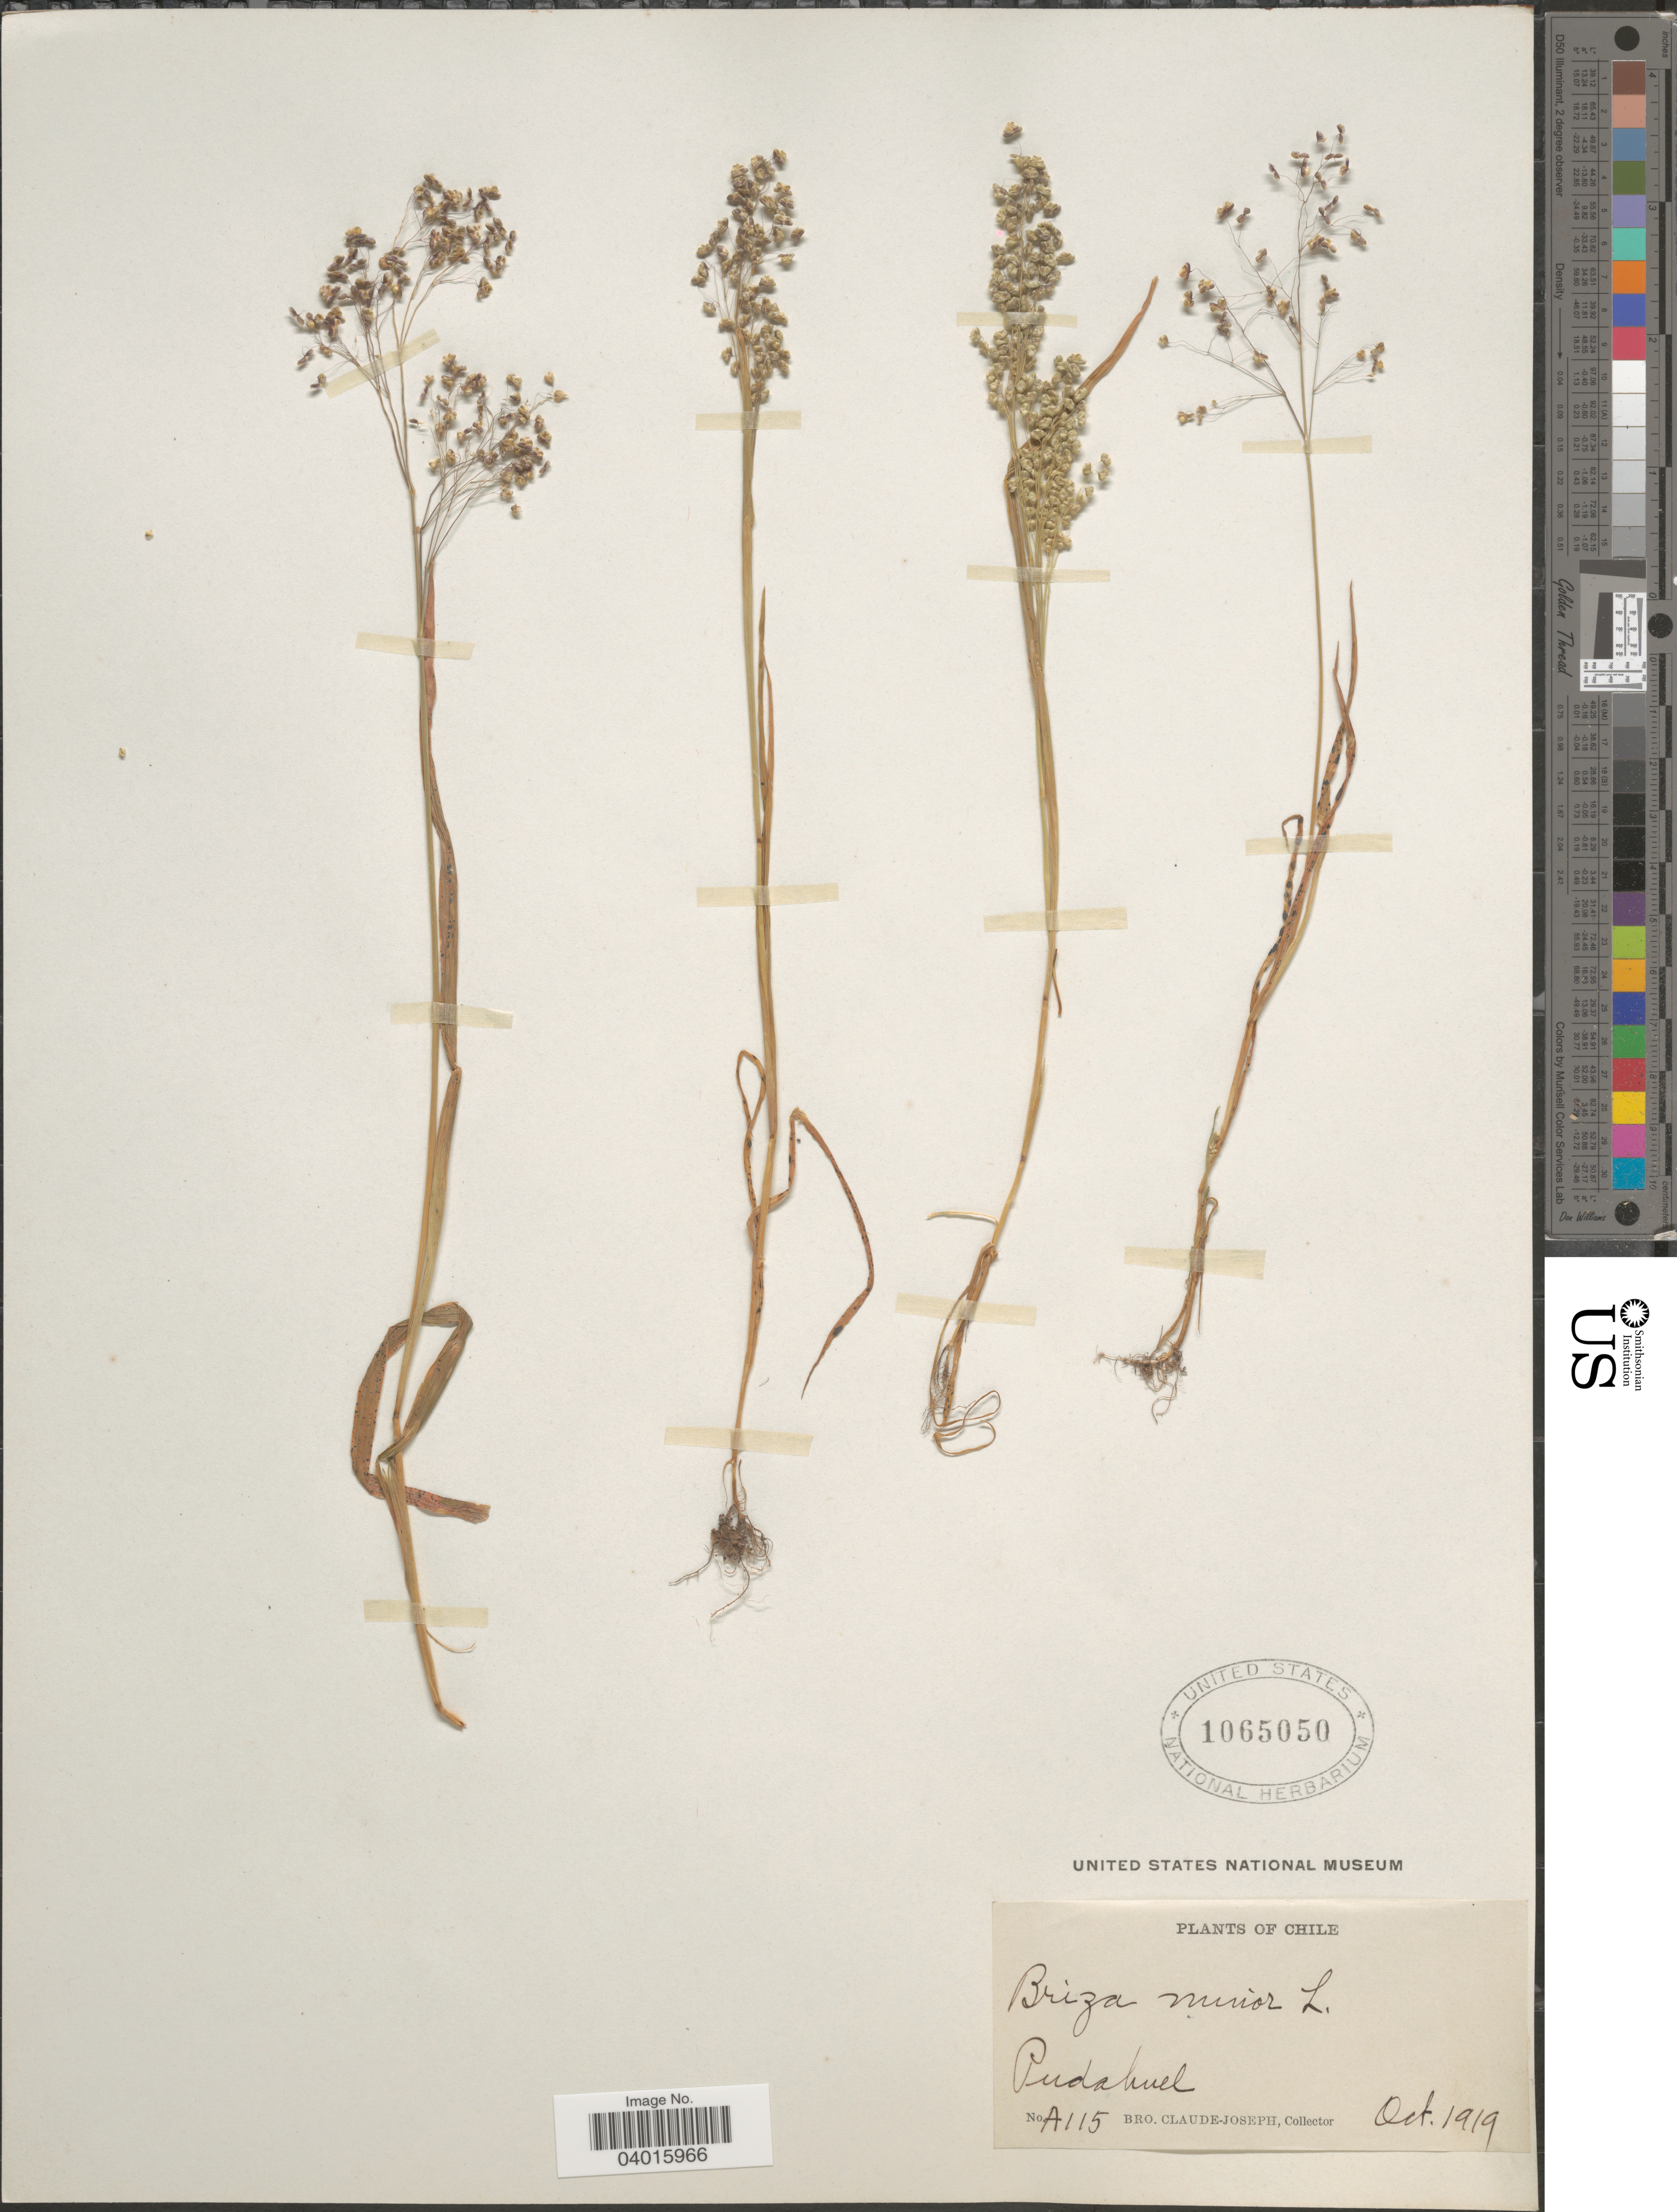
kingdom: Plantae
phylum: Tracheophyta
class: Liliopsida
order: Poales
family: Poaceae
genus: Briza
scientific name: Briza minor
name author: L.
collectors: Bro. Claude-Joseph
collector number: A115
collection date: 1919-10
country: Chile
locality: Pudahuel.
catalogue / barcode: US 1065050